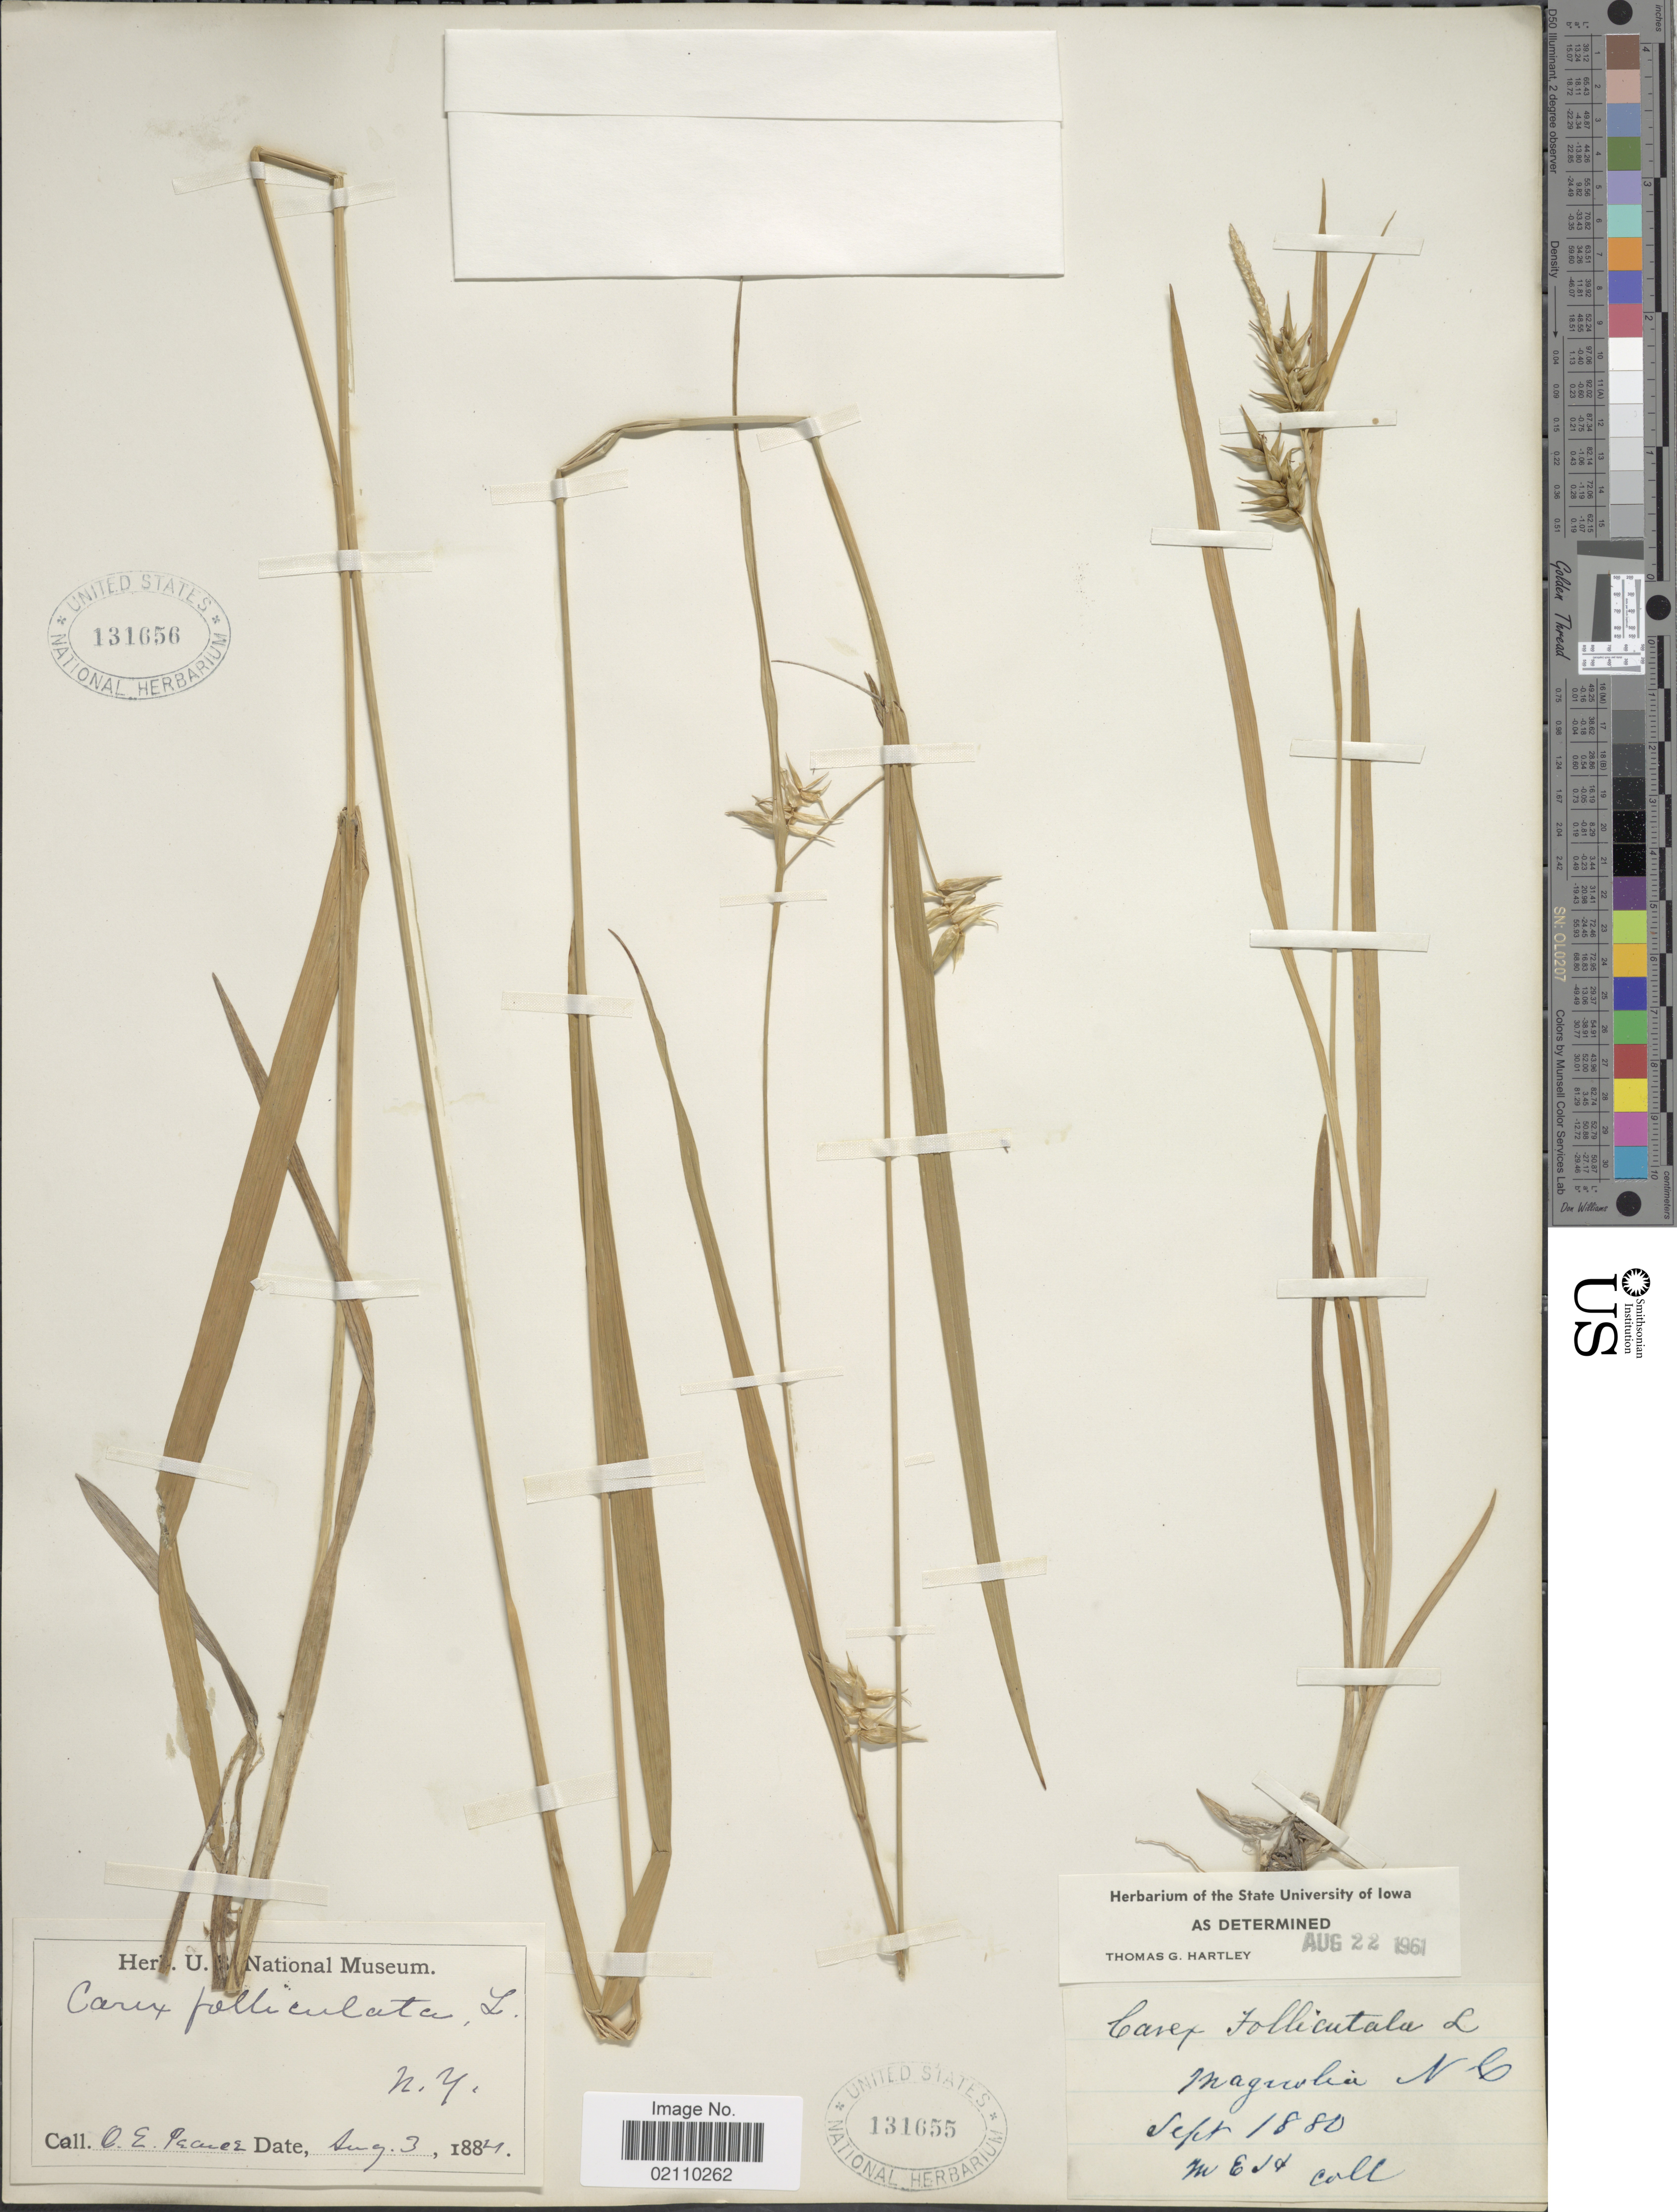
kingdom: Plantae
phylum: Tracheophyta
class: Liliopsida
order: Poales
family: Cyperaceae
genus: Carex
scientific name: Carex folliculata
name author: L.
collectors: M. E. Hyams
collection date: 1880-09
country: United States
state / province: North Carolina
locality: Magnolia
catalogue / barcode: US 131655